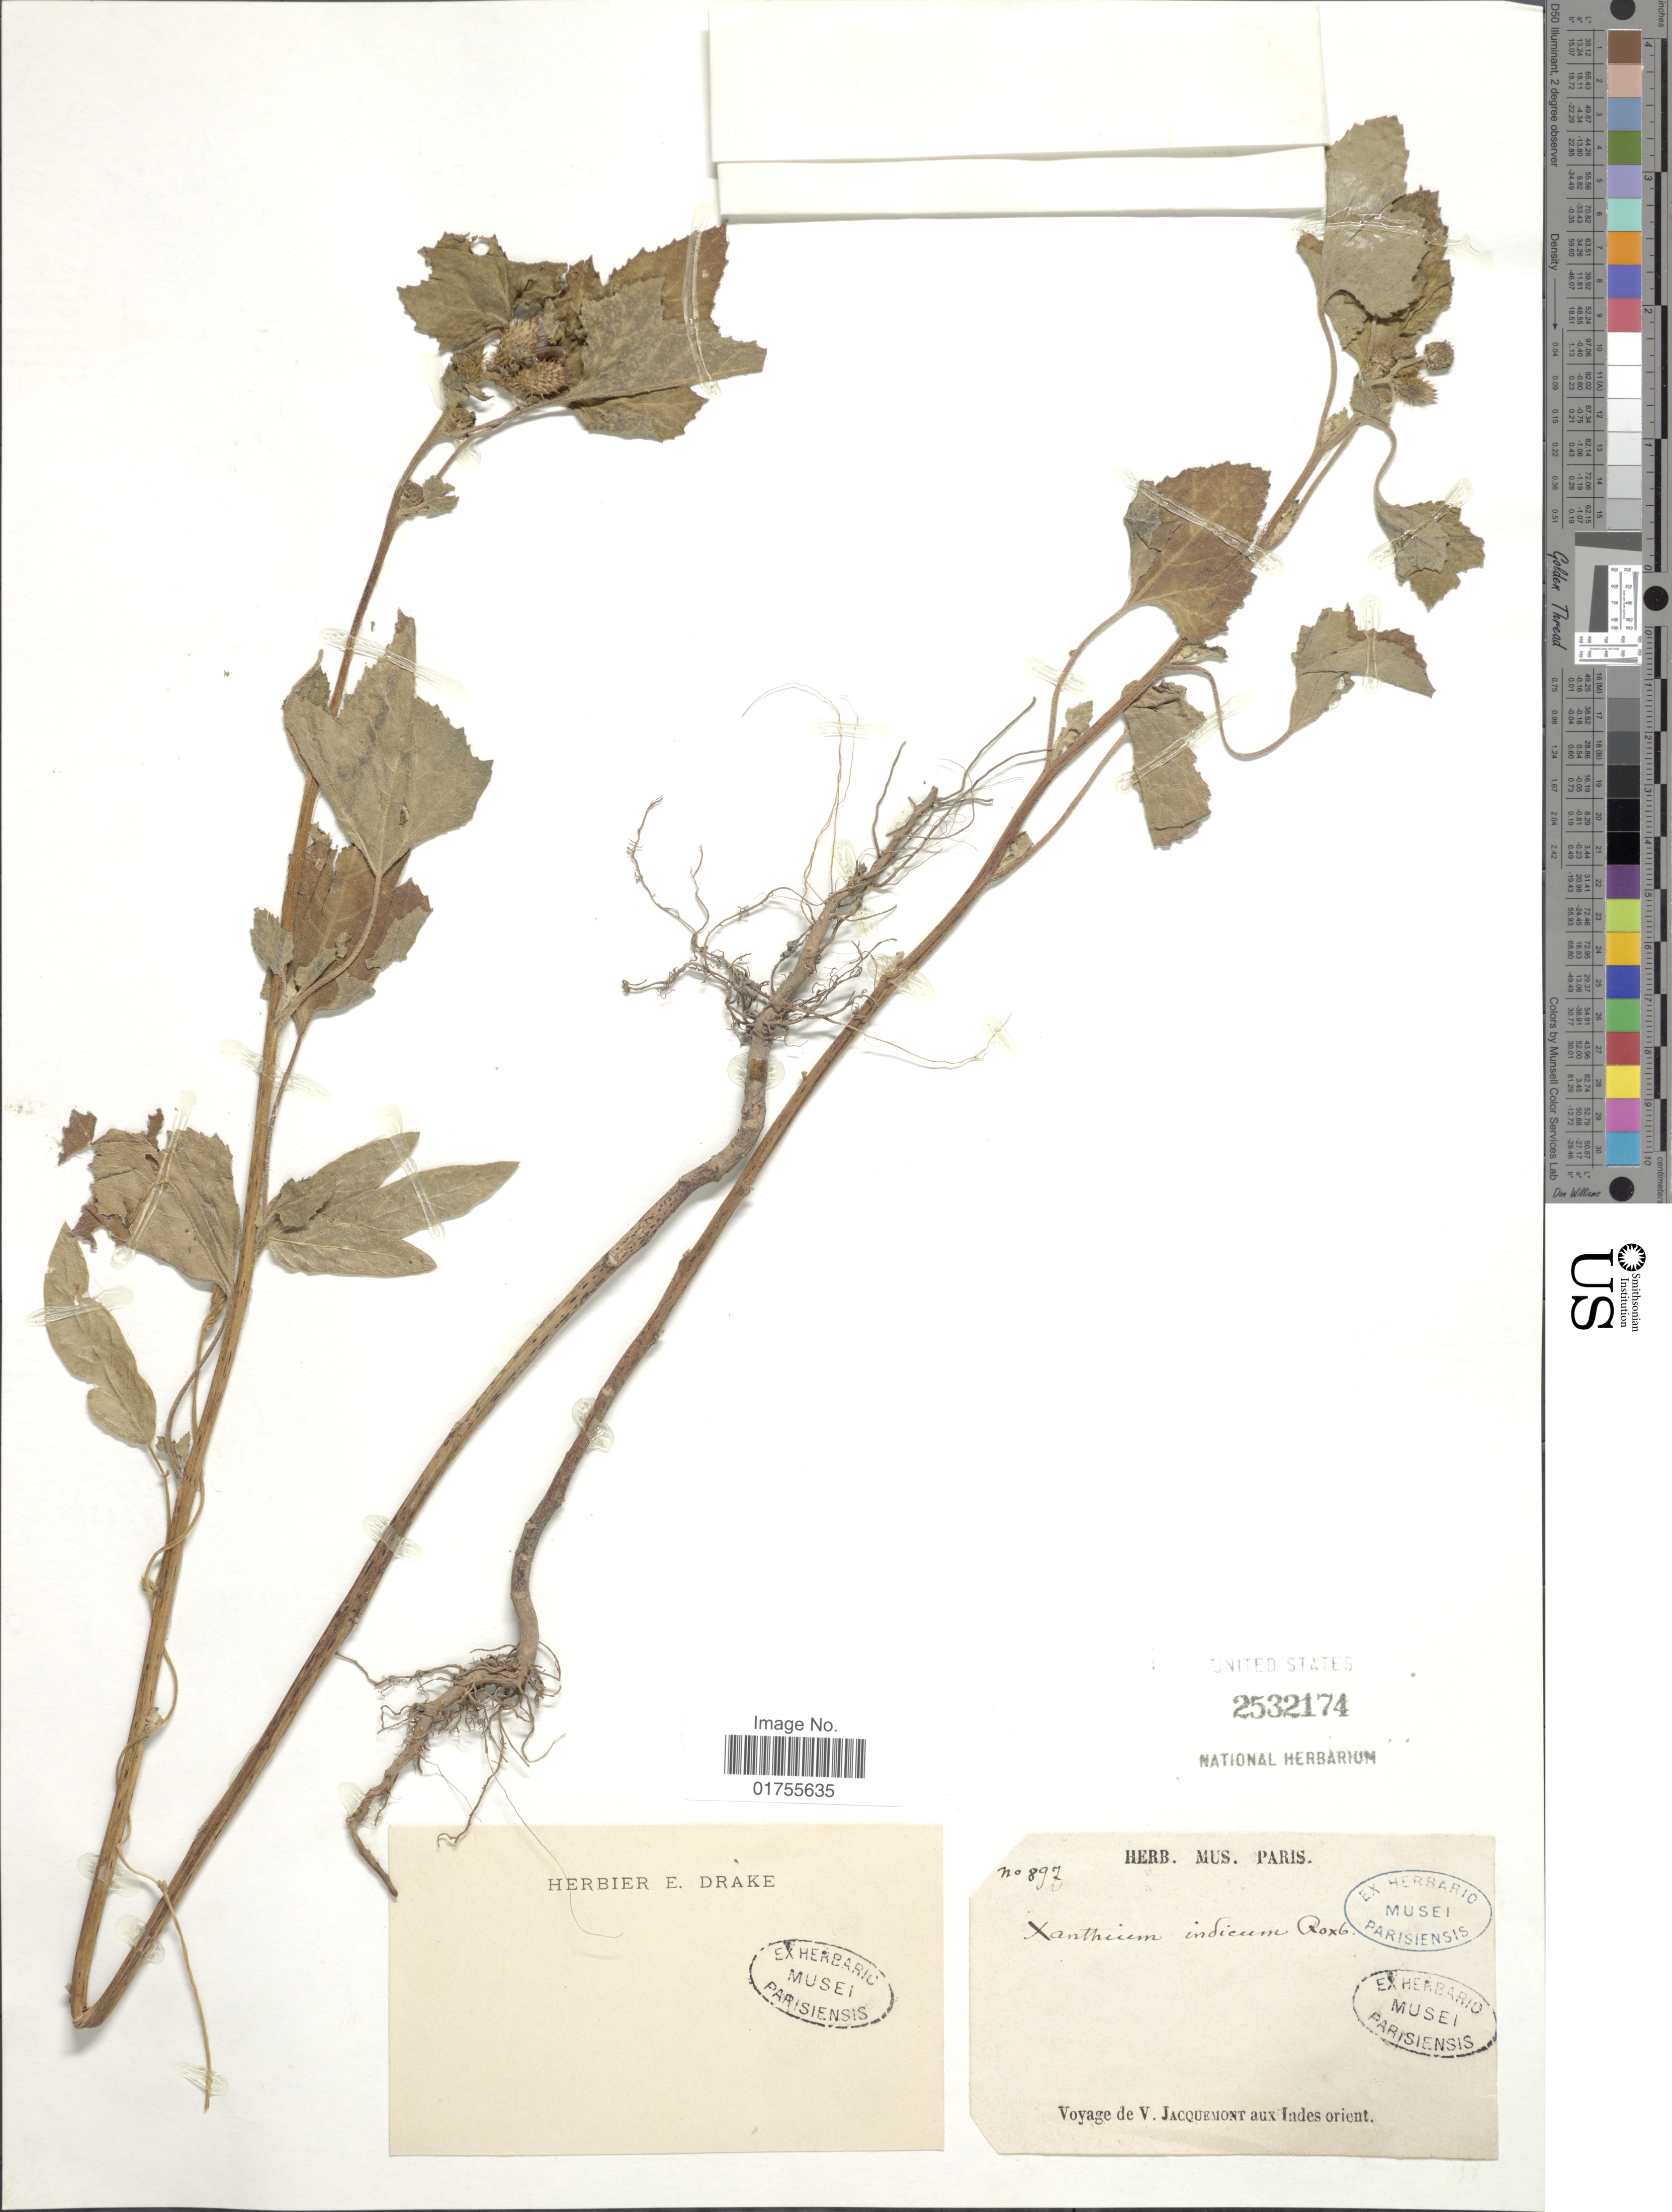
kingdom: Plantae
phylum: Tracheophyta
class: Magnoliopsida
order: Asterales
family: Asteraceae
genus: Xanthium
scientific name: Xanthium indicum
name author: K.D. Koenig ex Roxb.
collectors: V. Jacquemont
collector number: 897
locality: Aux Indes Orient [interpreted]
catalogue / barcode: US 2532174